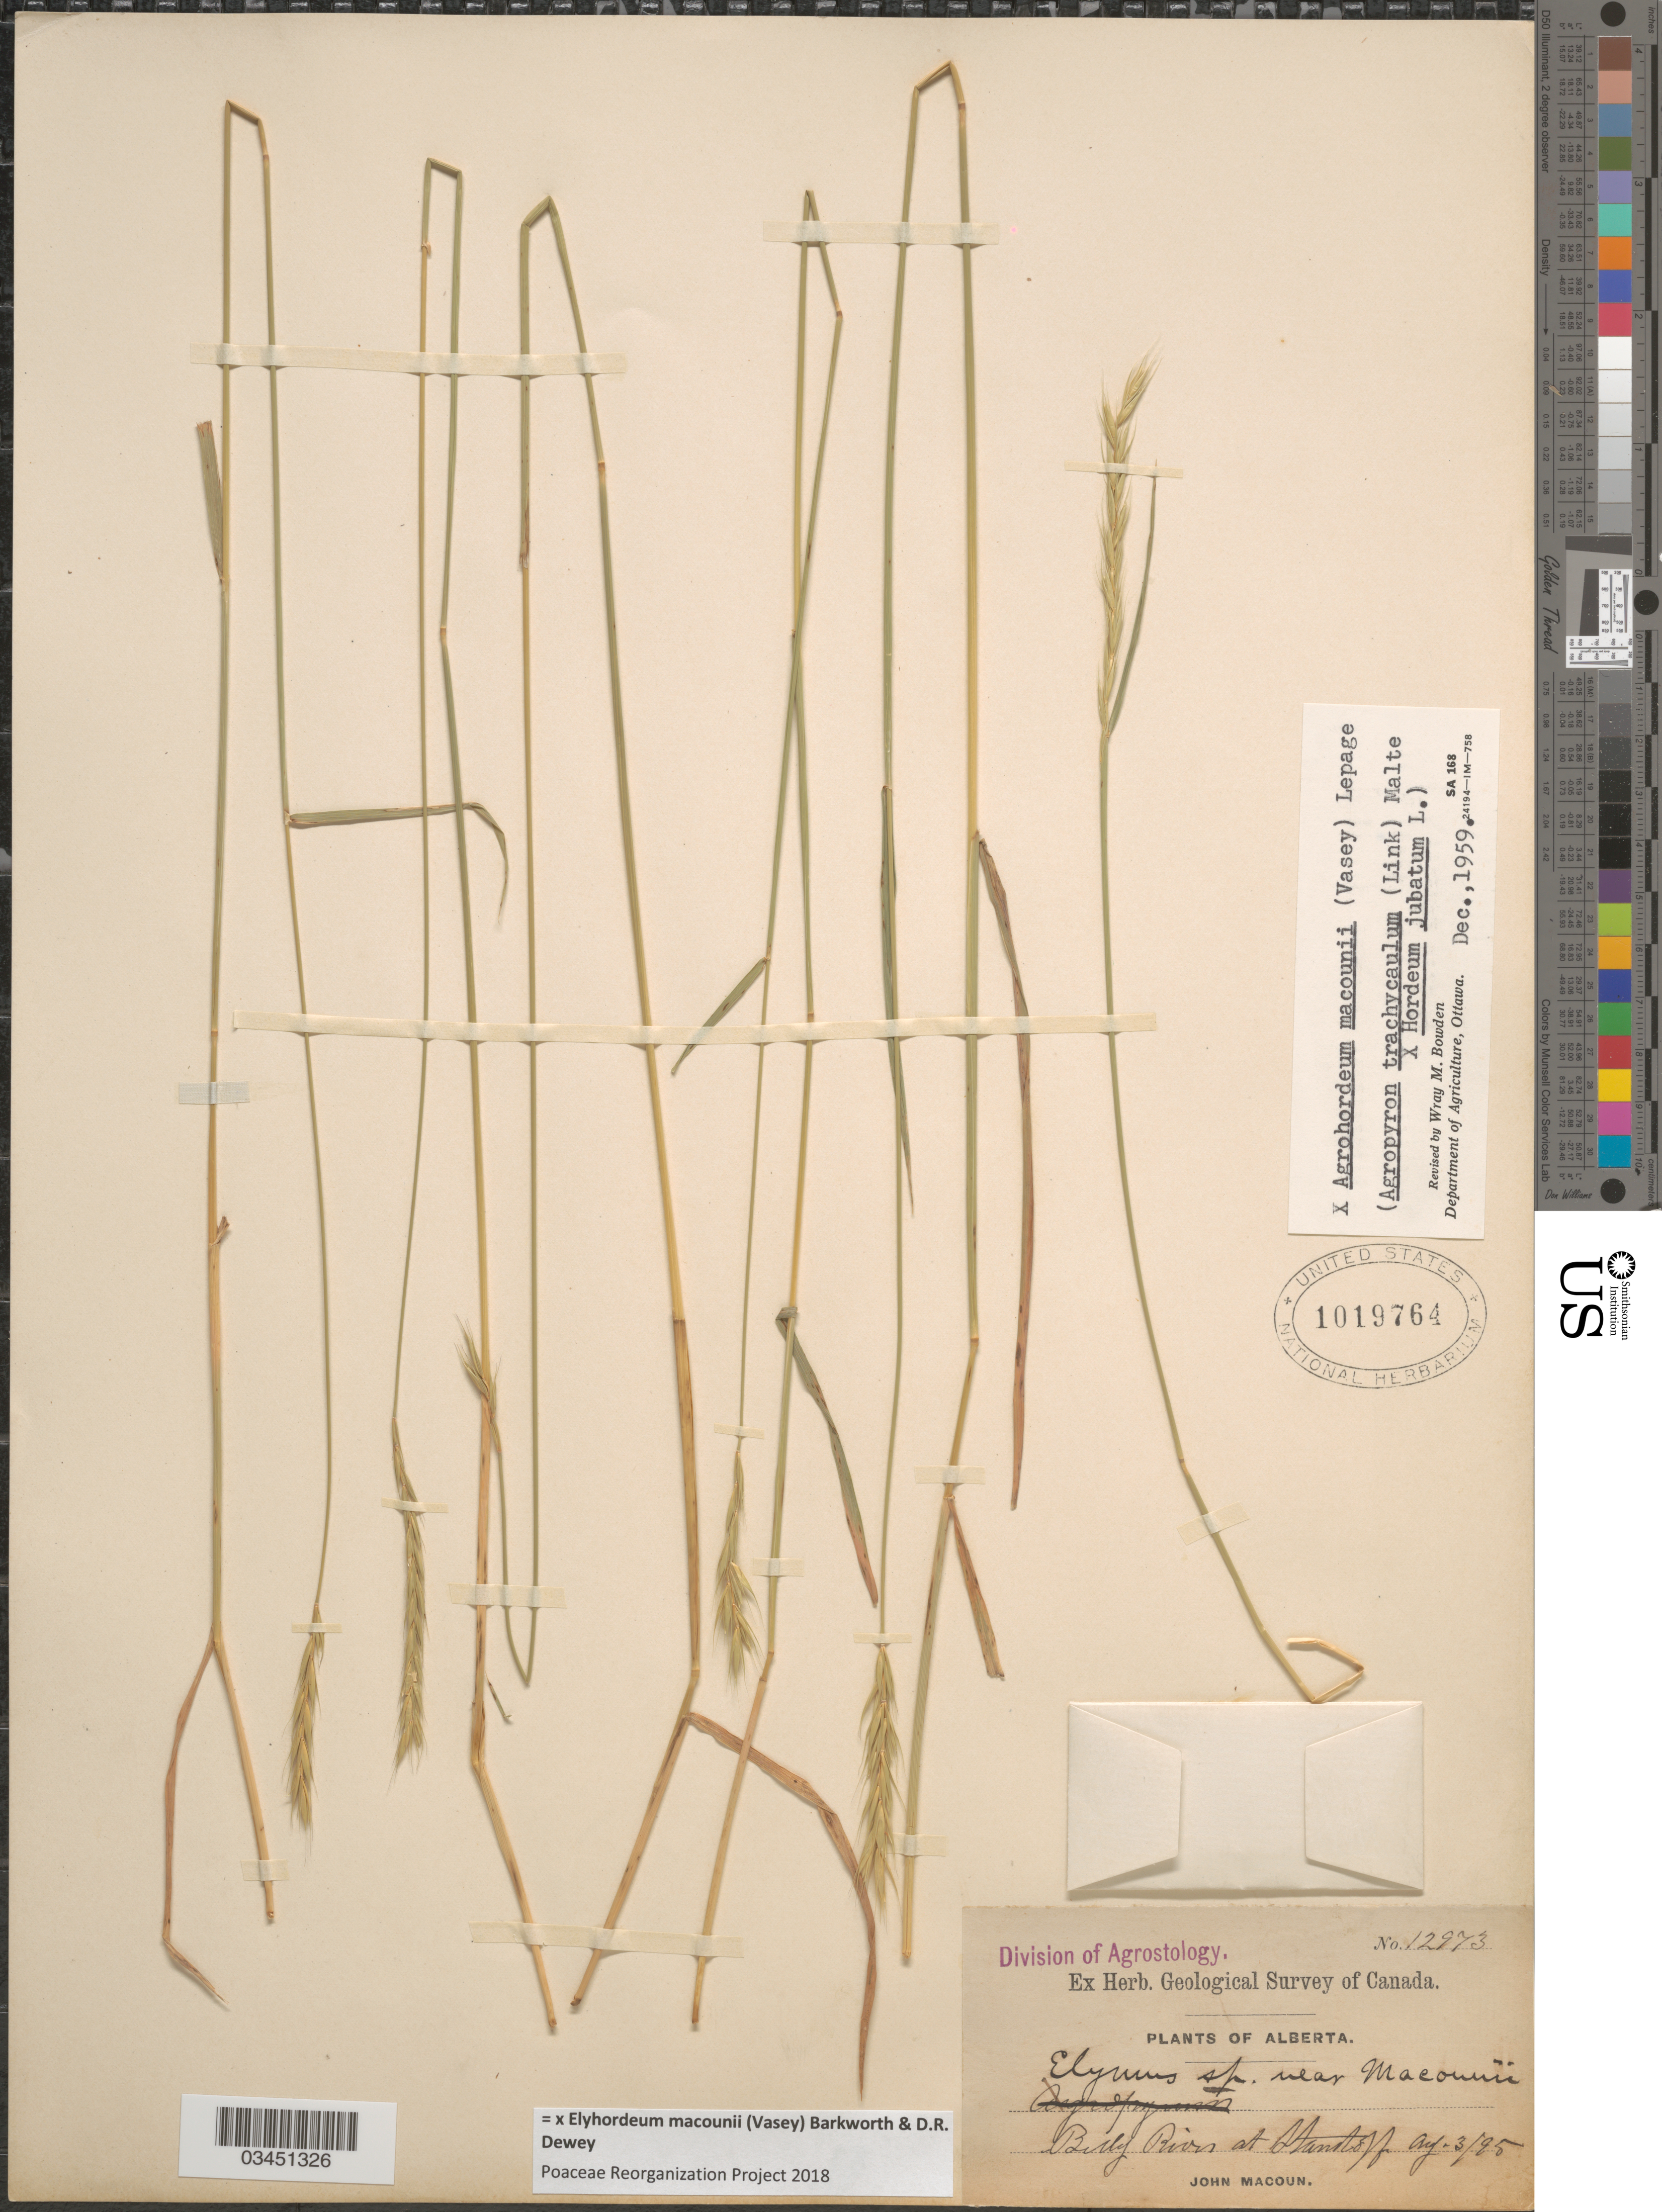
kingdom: Plantae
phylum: Tracheophyta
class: Liliopsida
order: Poales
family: Poaceae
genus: Elyhordeum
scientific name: x Elyhordeum macounii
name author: (Vasey) Barkworth & Dewey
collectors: J. Macoun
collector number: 12973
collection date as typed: Transcribed d/m/y: 3/8/95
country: Canada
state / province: Alberta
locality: Geological Survey of Canada. Billy River at Standoff.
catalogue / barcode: US 1019764